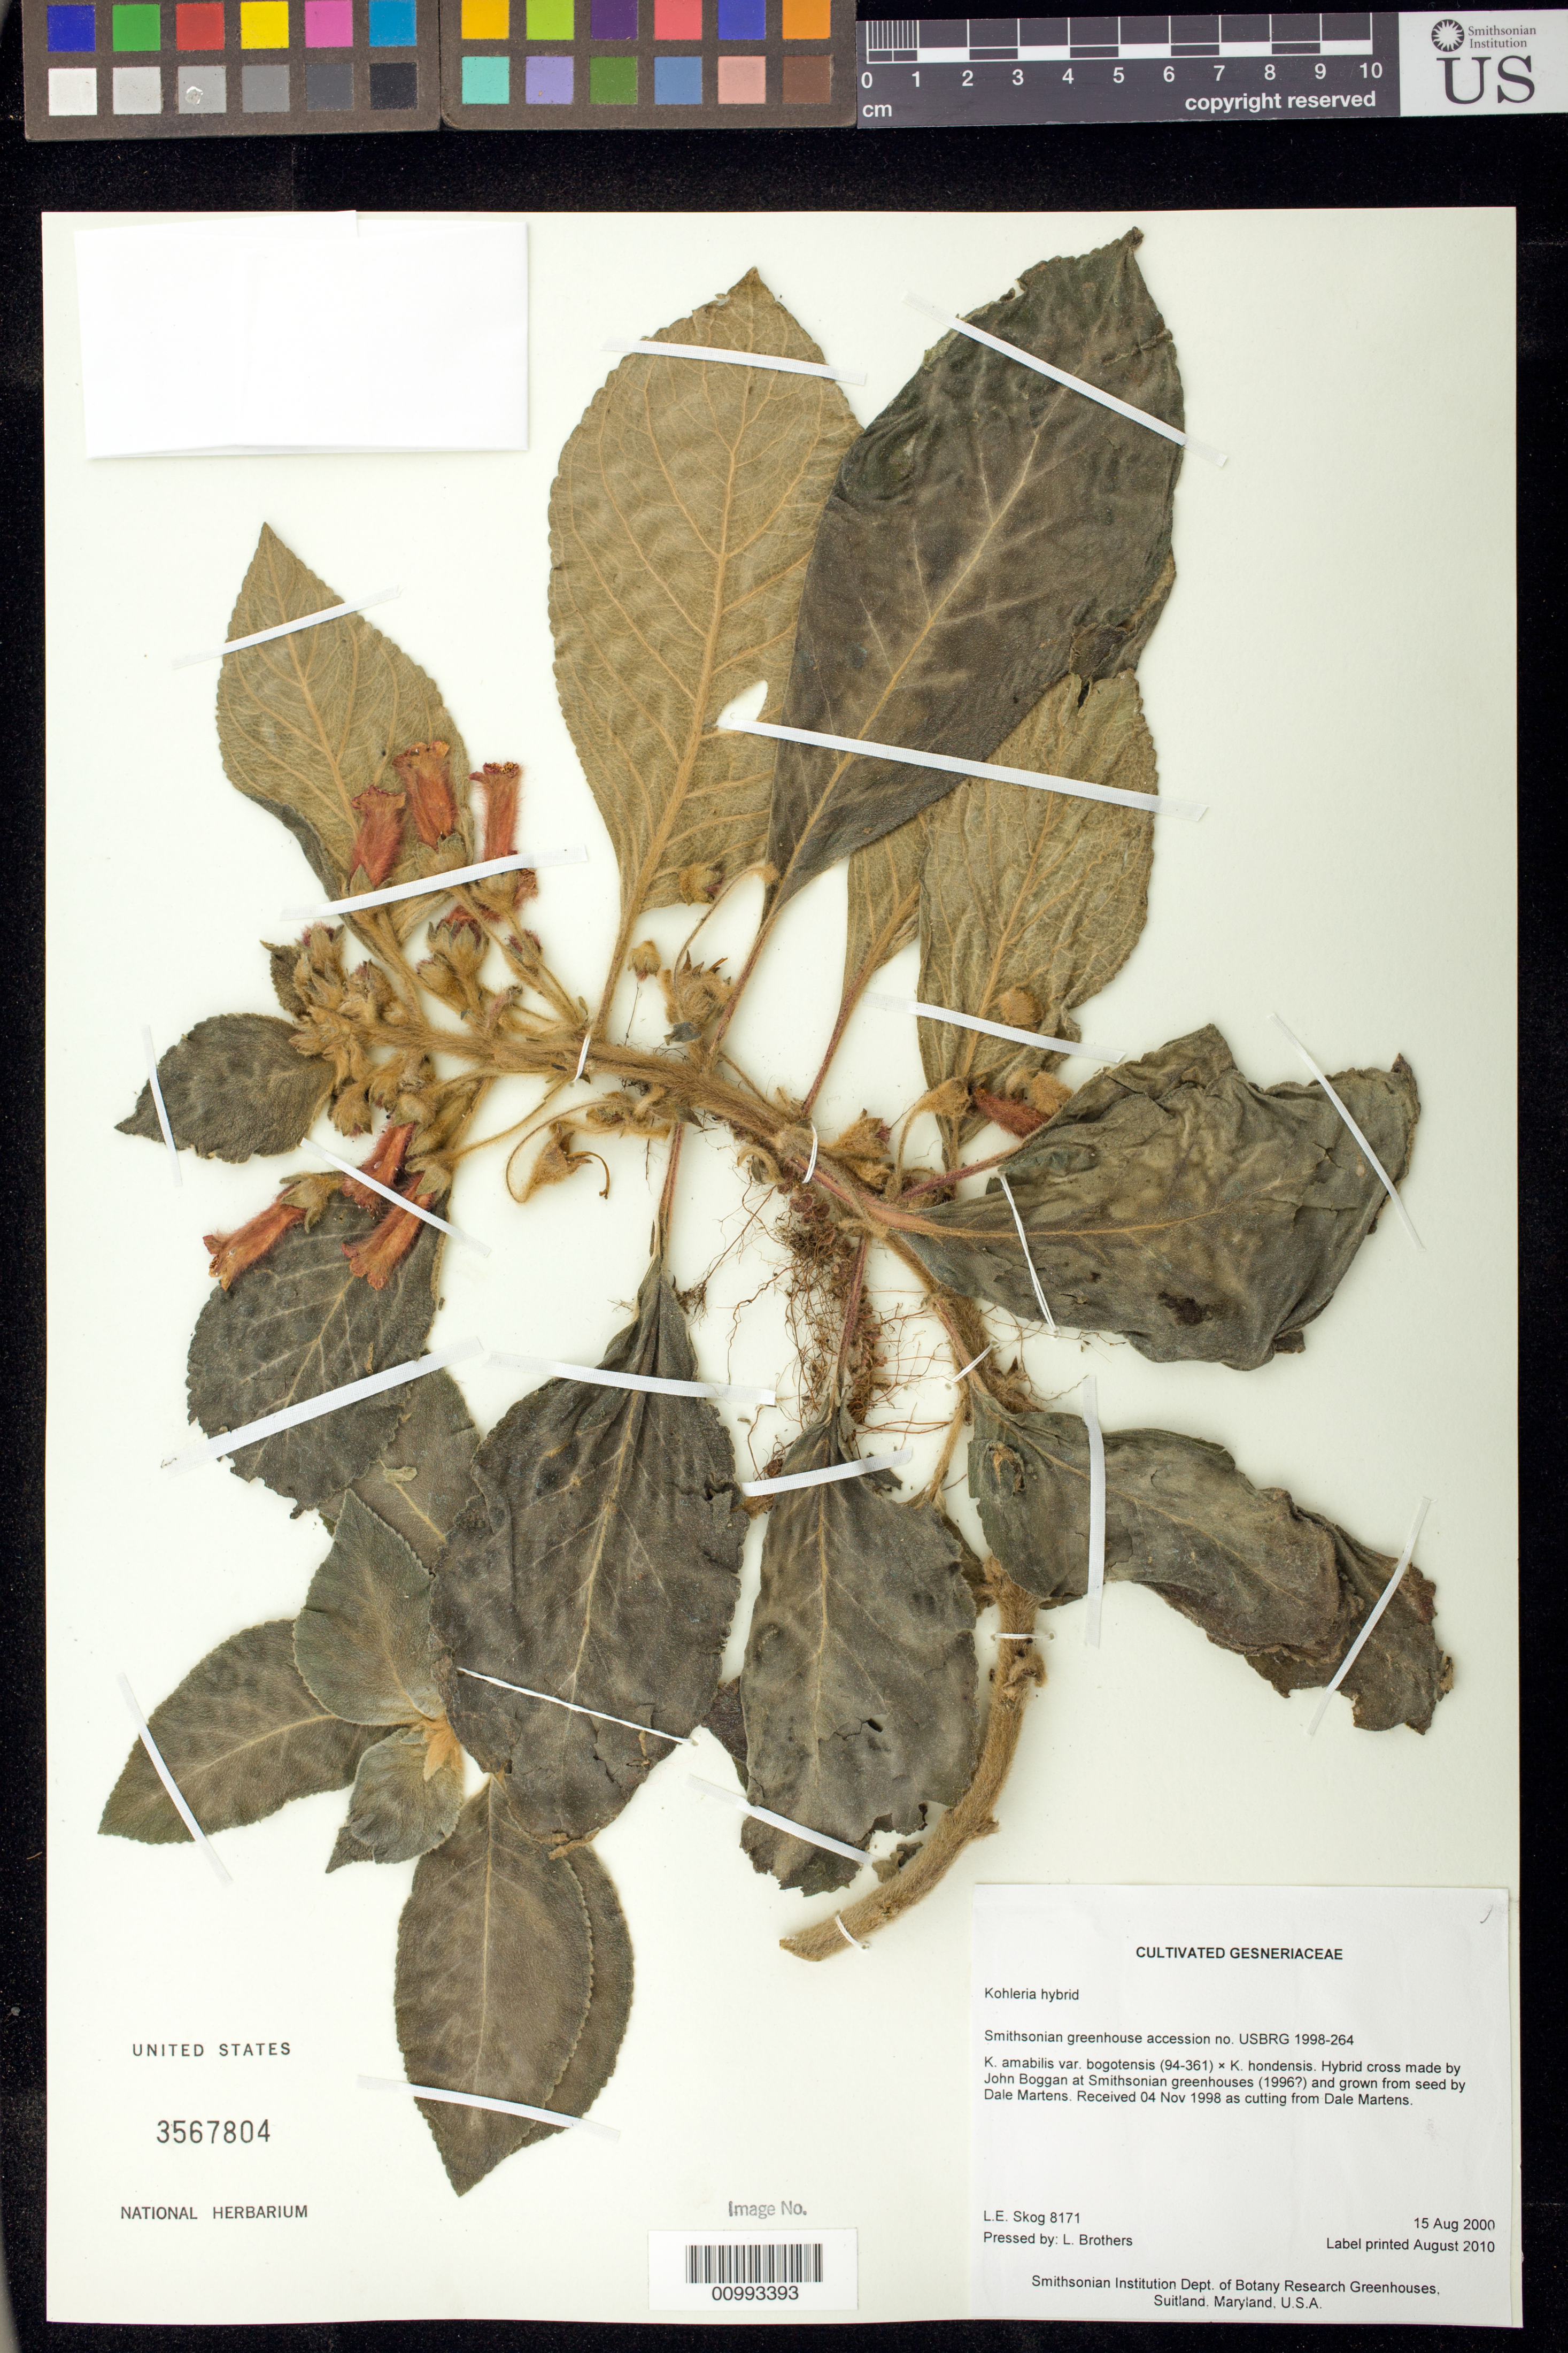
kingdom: Plantae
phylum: Tracheophyta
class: Magnoliopsida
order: Lamiales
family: Gesneriaceae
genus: Kohleria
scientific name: Kohleria hybrid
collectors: L. E. Skog & L. Brothers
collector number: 8171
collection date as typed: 15 Aug 2000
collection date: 2000-08-15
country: United States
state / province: Maryland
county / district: Prince George's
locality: Smithsonian Institution Dept. of Botany Research Greenhouses, Suitland, Maryland, U.S.A.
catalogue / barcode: US 3567804